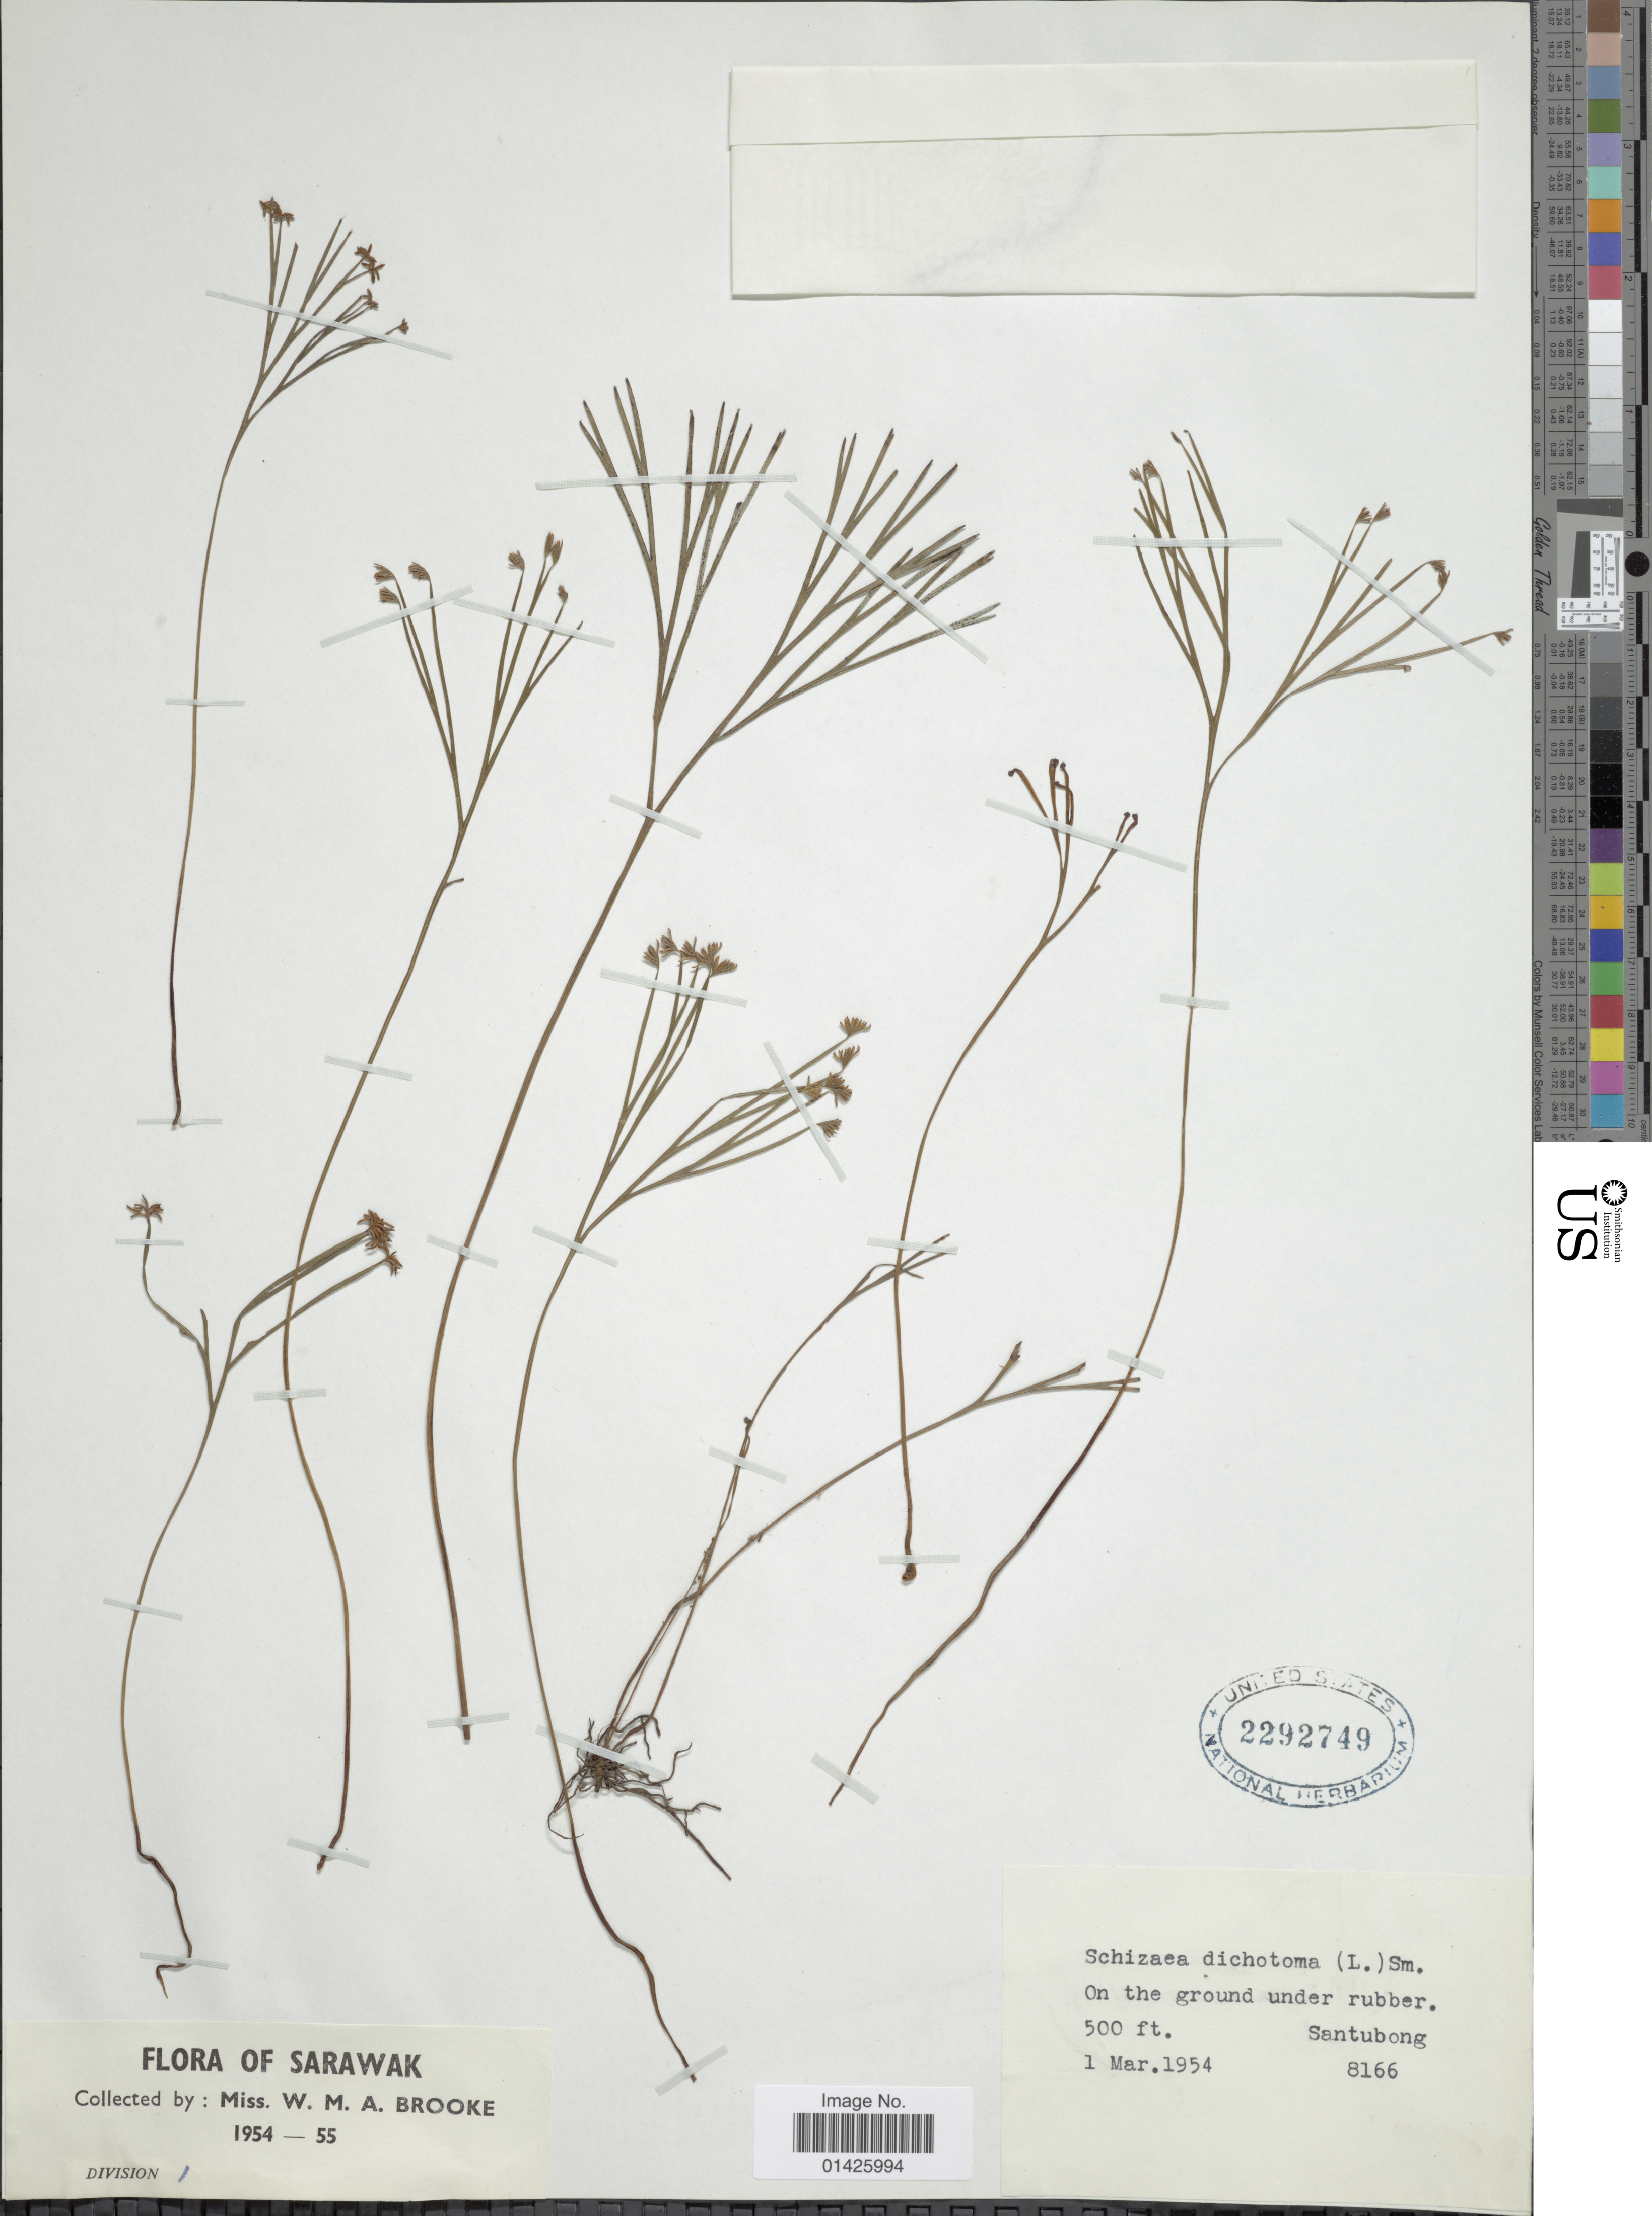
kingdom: Plantae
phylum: Tracheophyta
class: Polypodiopsida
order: Schizaeales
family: Schizaeaceae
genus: Schizaea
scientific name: Schizaea dichotoma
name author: (L.) J. Sm.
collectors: W. Brooke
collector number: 8166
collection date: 1954-03-01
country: Malaysia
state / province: Sarawak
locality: Santubong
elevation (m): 152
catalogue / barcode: US 2292749